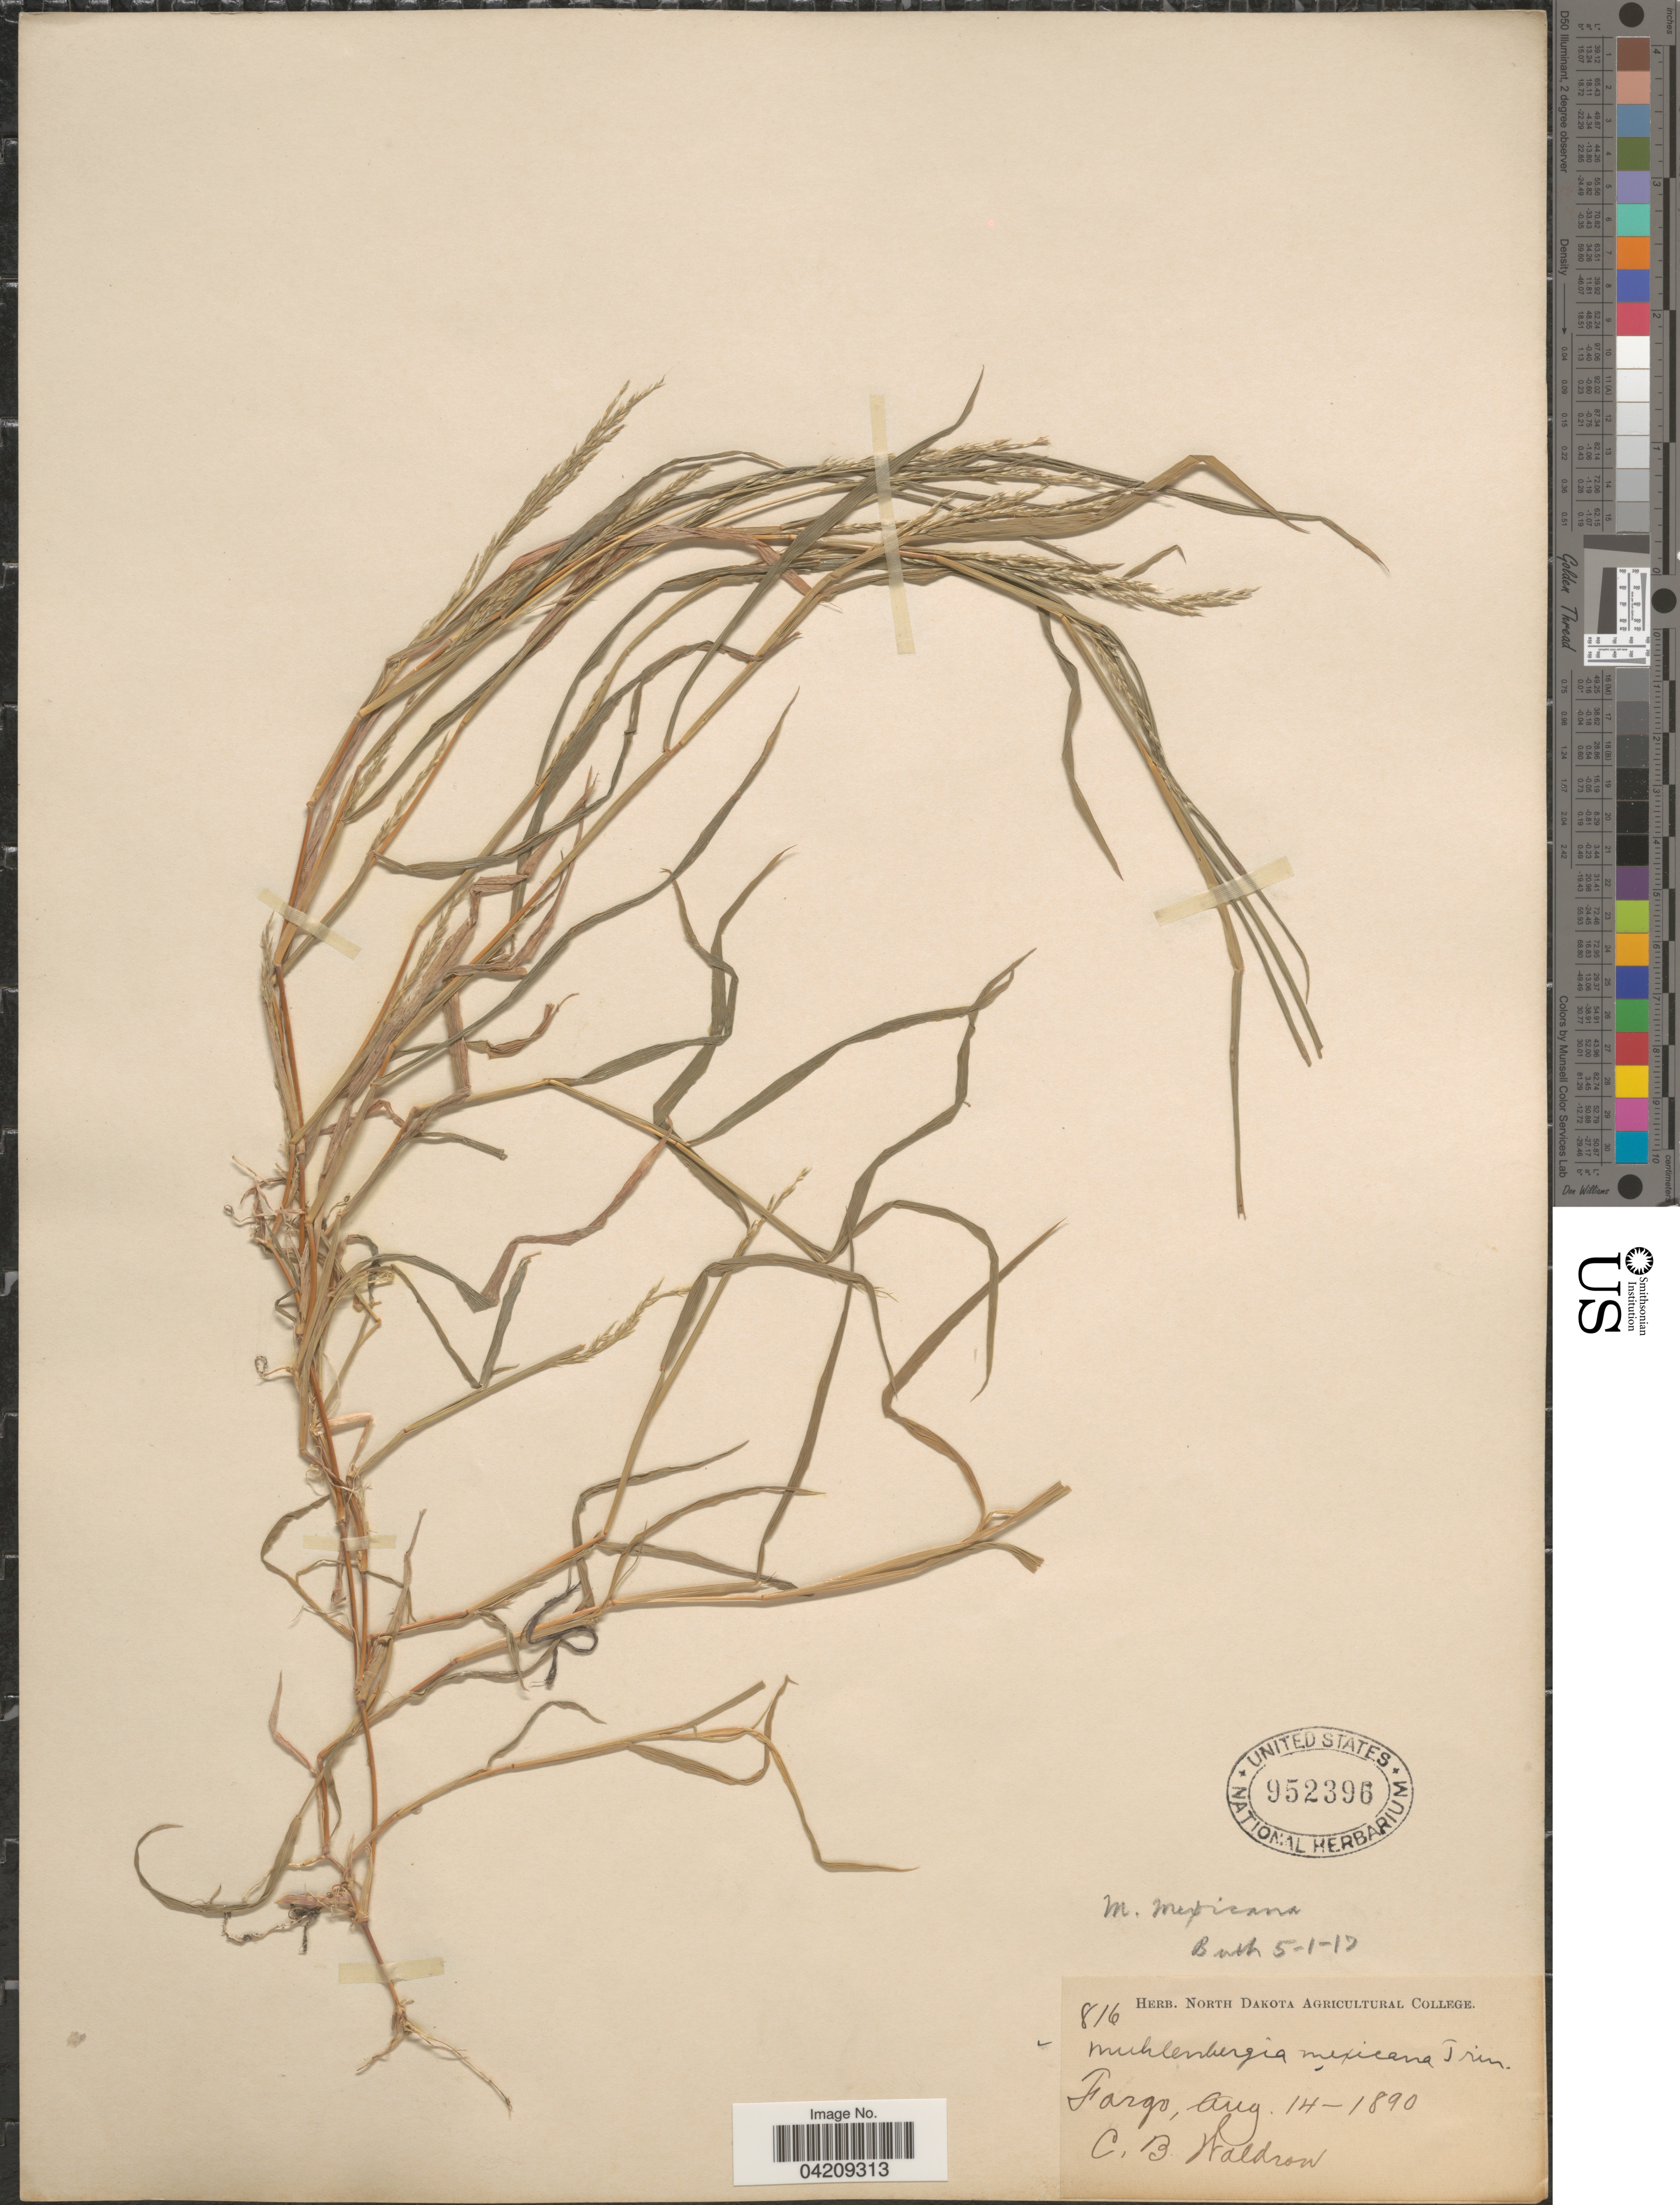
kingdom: Plantae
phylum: Tracheophyta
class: Liliopsida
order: Poales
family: Poaceae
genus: Muhlenbergia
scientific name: Muhlenbergia frondosa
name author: (Poir.) Fernald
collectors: C. Waldron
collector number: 816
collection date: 1890-08-14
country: United States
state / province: North Dakota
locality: Fargo.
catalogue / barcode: US 952396